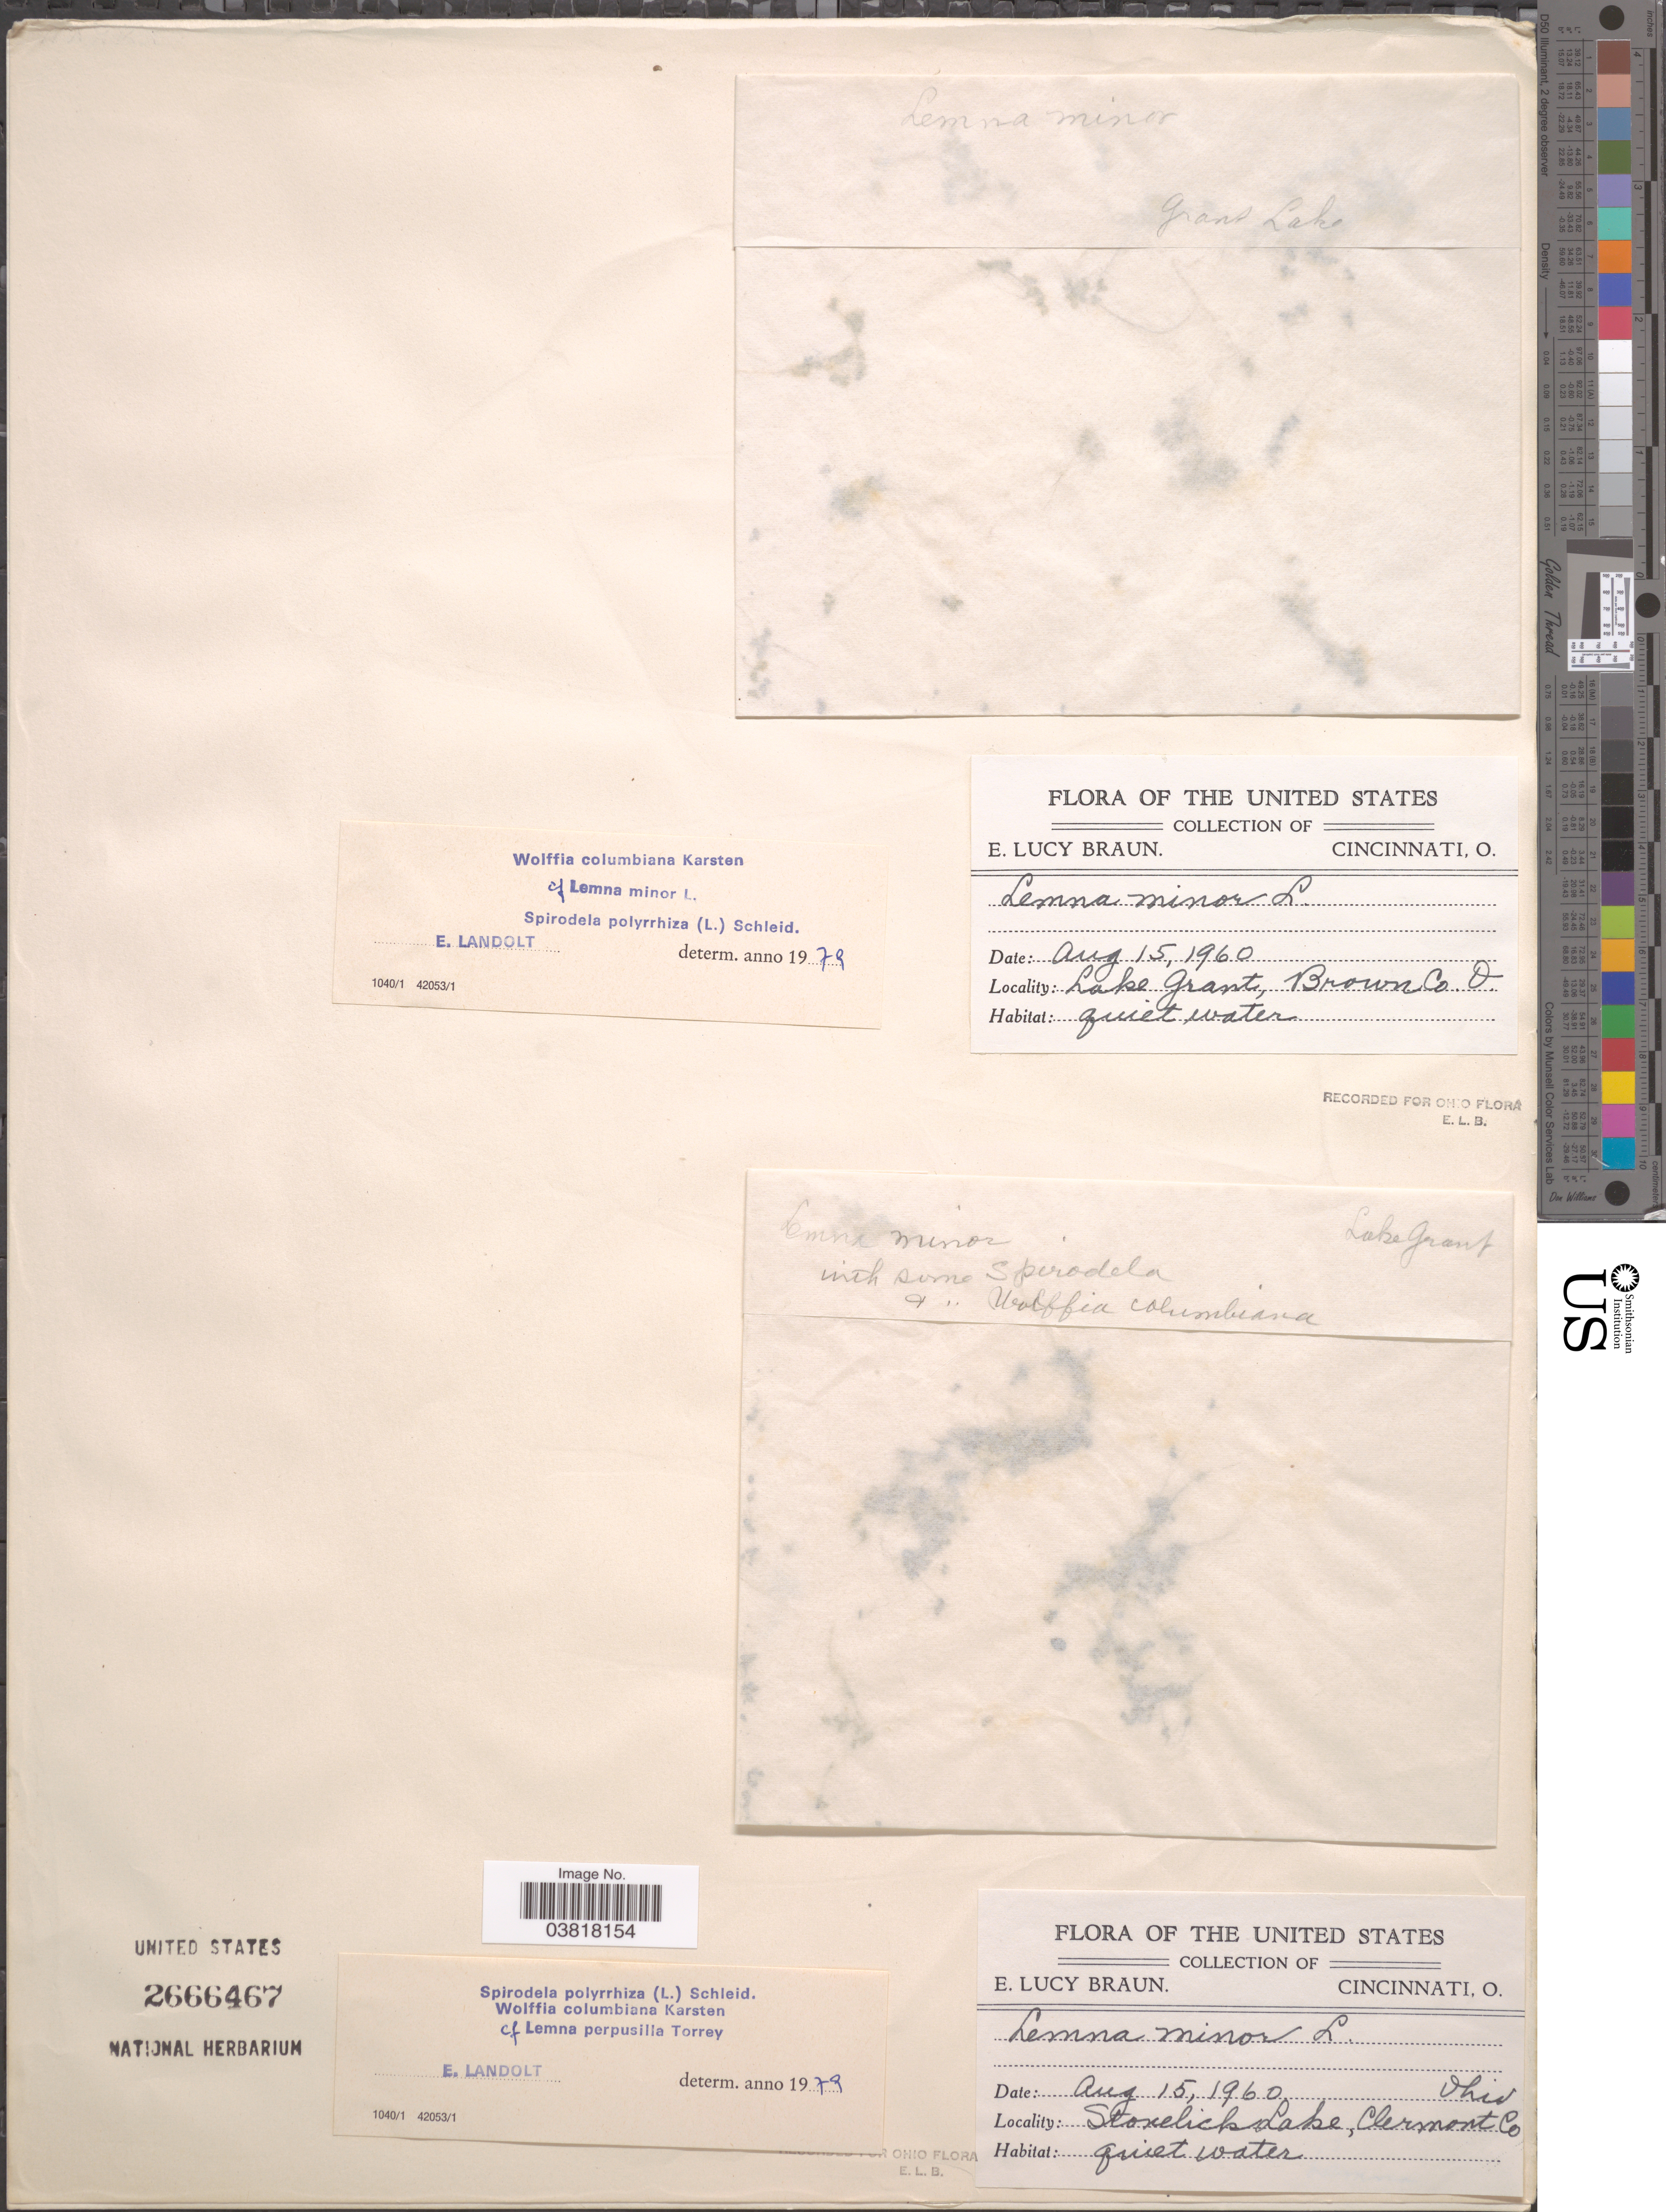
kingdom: Plantae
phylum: Tracheophyta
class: Liliopsida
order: Alismatales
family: Araceae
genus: Wolffia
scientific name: Wolffia columbiana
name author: H. Karst.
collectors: E. L. Braun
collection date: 1960-08-15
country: United States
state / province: Ohio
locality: Stonelick Lake, Clermont Co.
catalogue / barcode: US 2666467